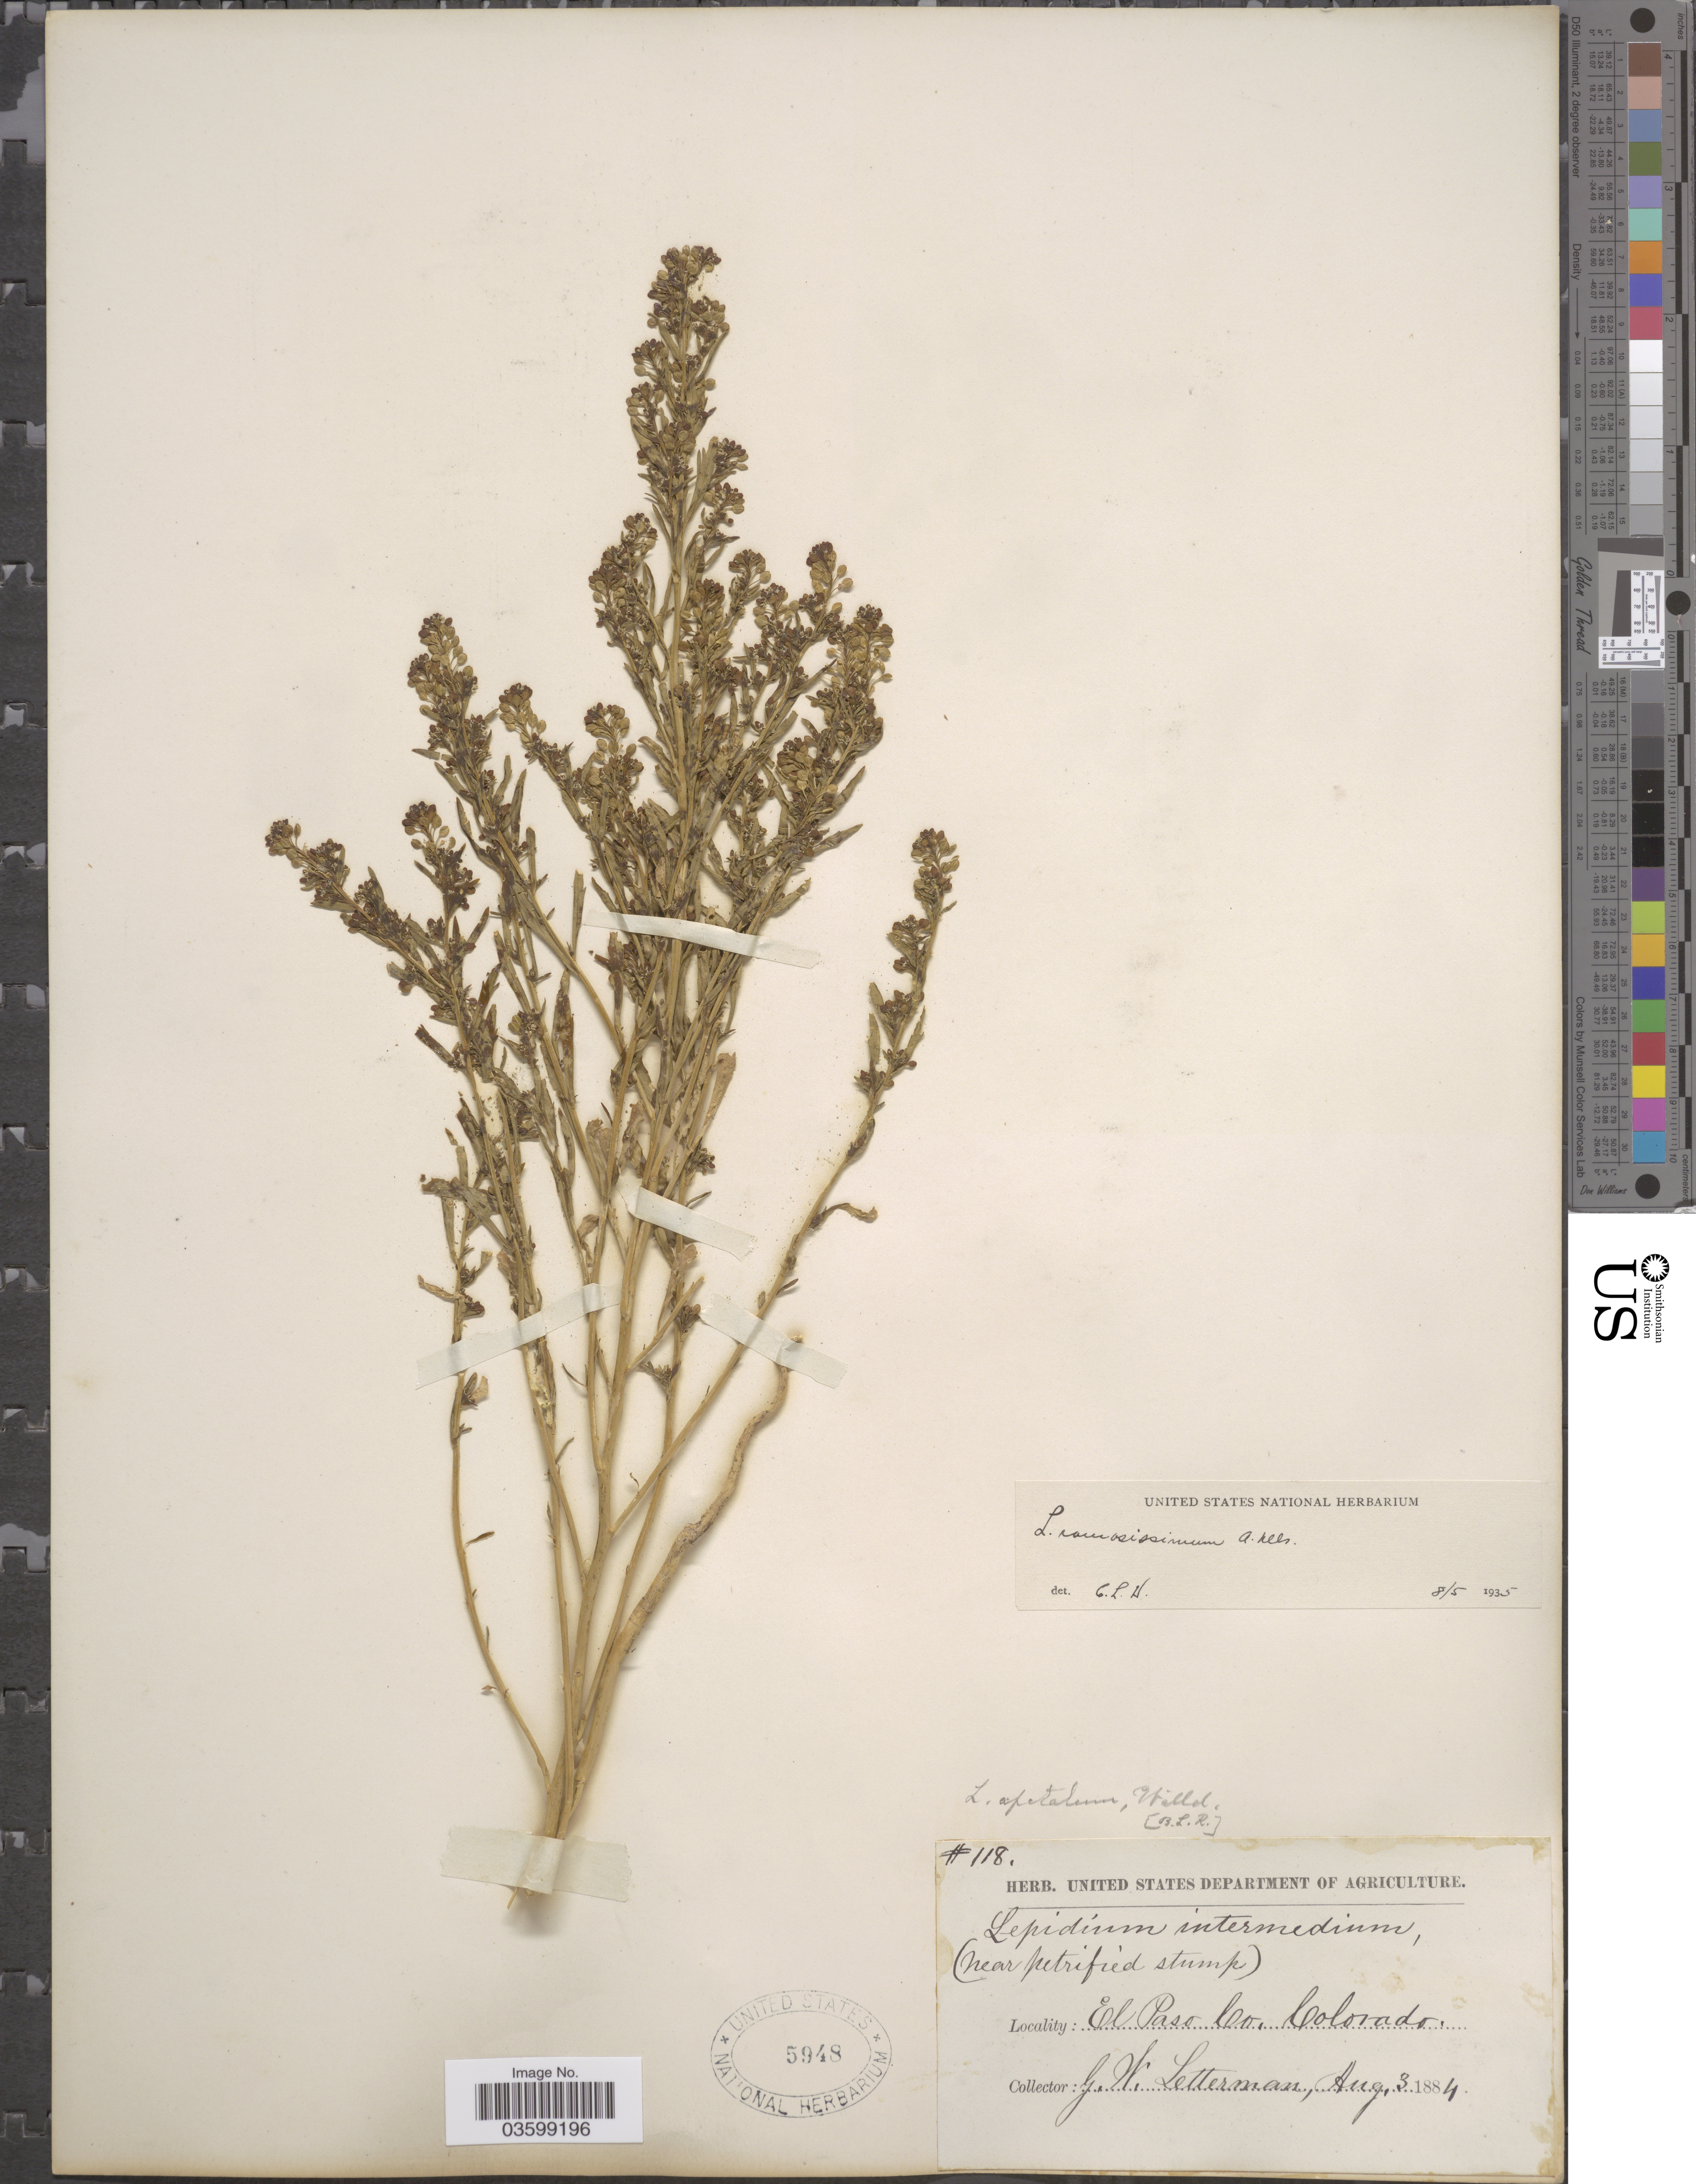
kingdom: Plantae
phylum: Tracheophyta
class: Magnoliopsida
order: Brassicales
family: Brassicaceae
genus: Lepidium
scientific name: Lepidium ramosissimum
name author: A. Nelson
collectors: G. W. Letterman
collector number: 118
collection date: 1884-08-03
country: United States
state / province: Colorado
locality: El Paso Co.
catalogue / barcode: US 5948